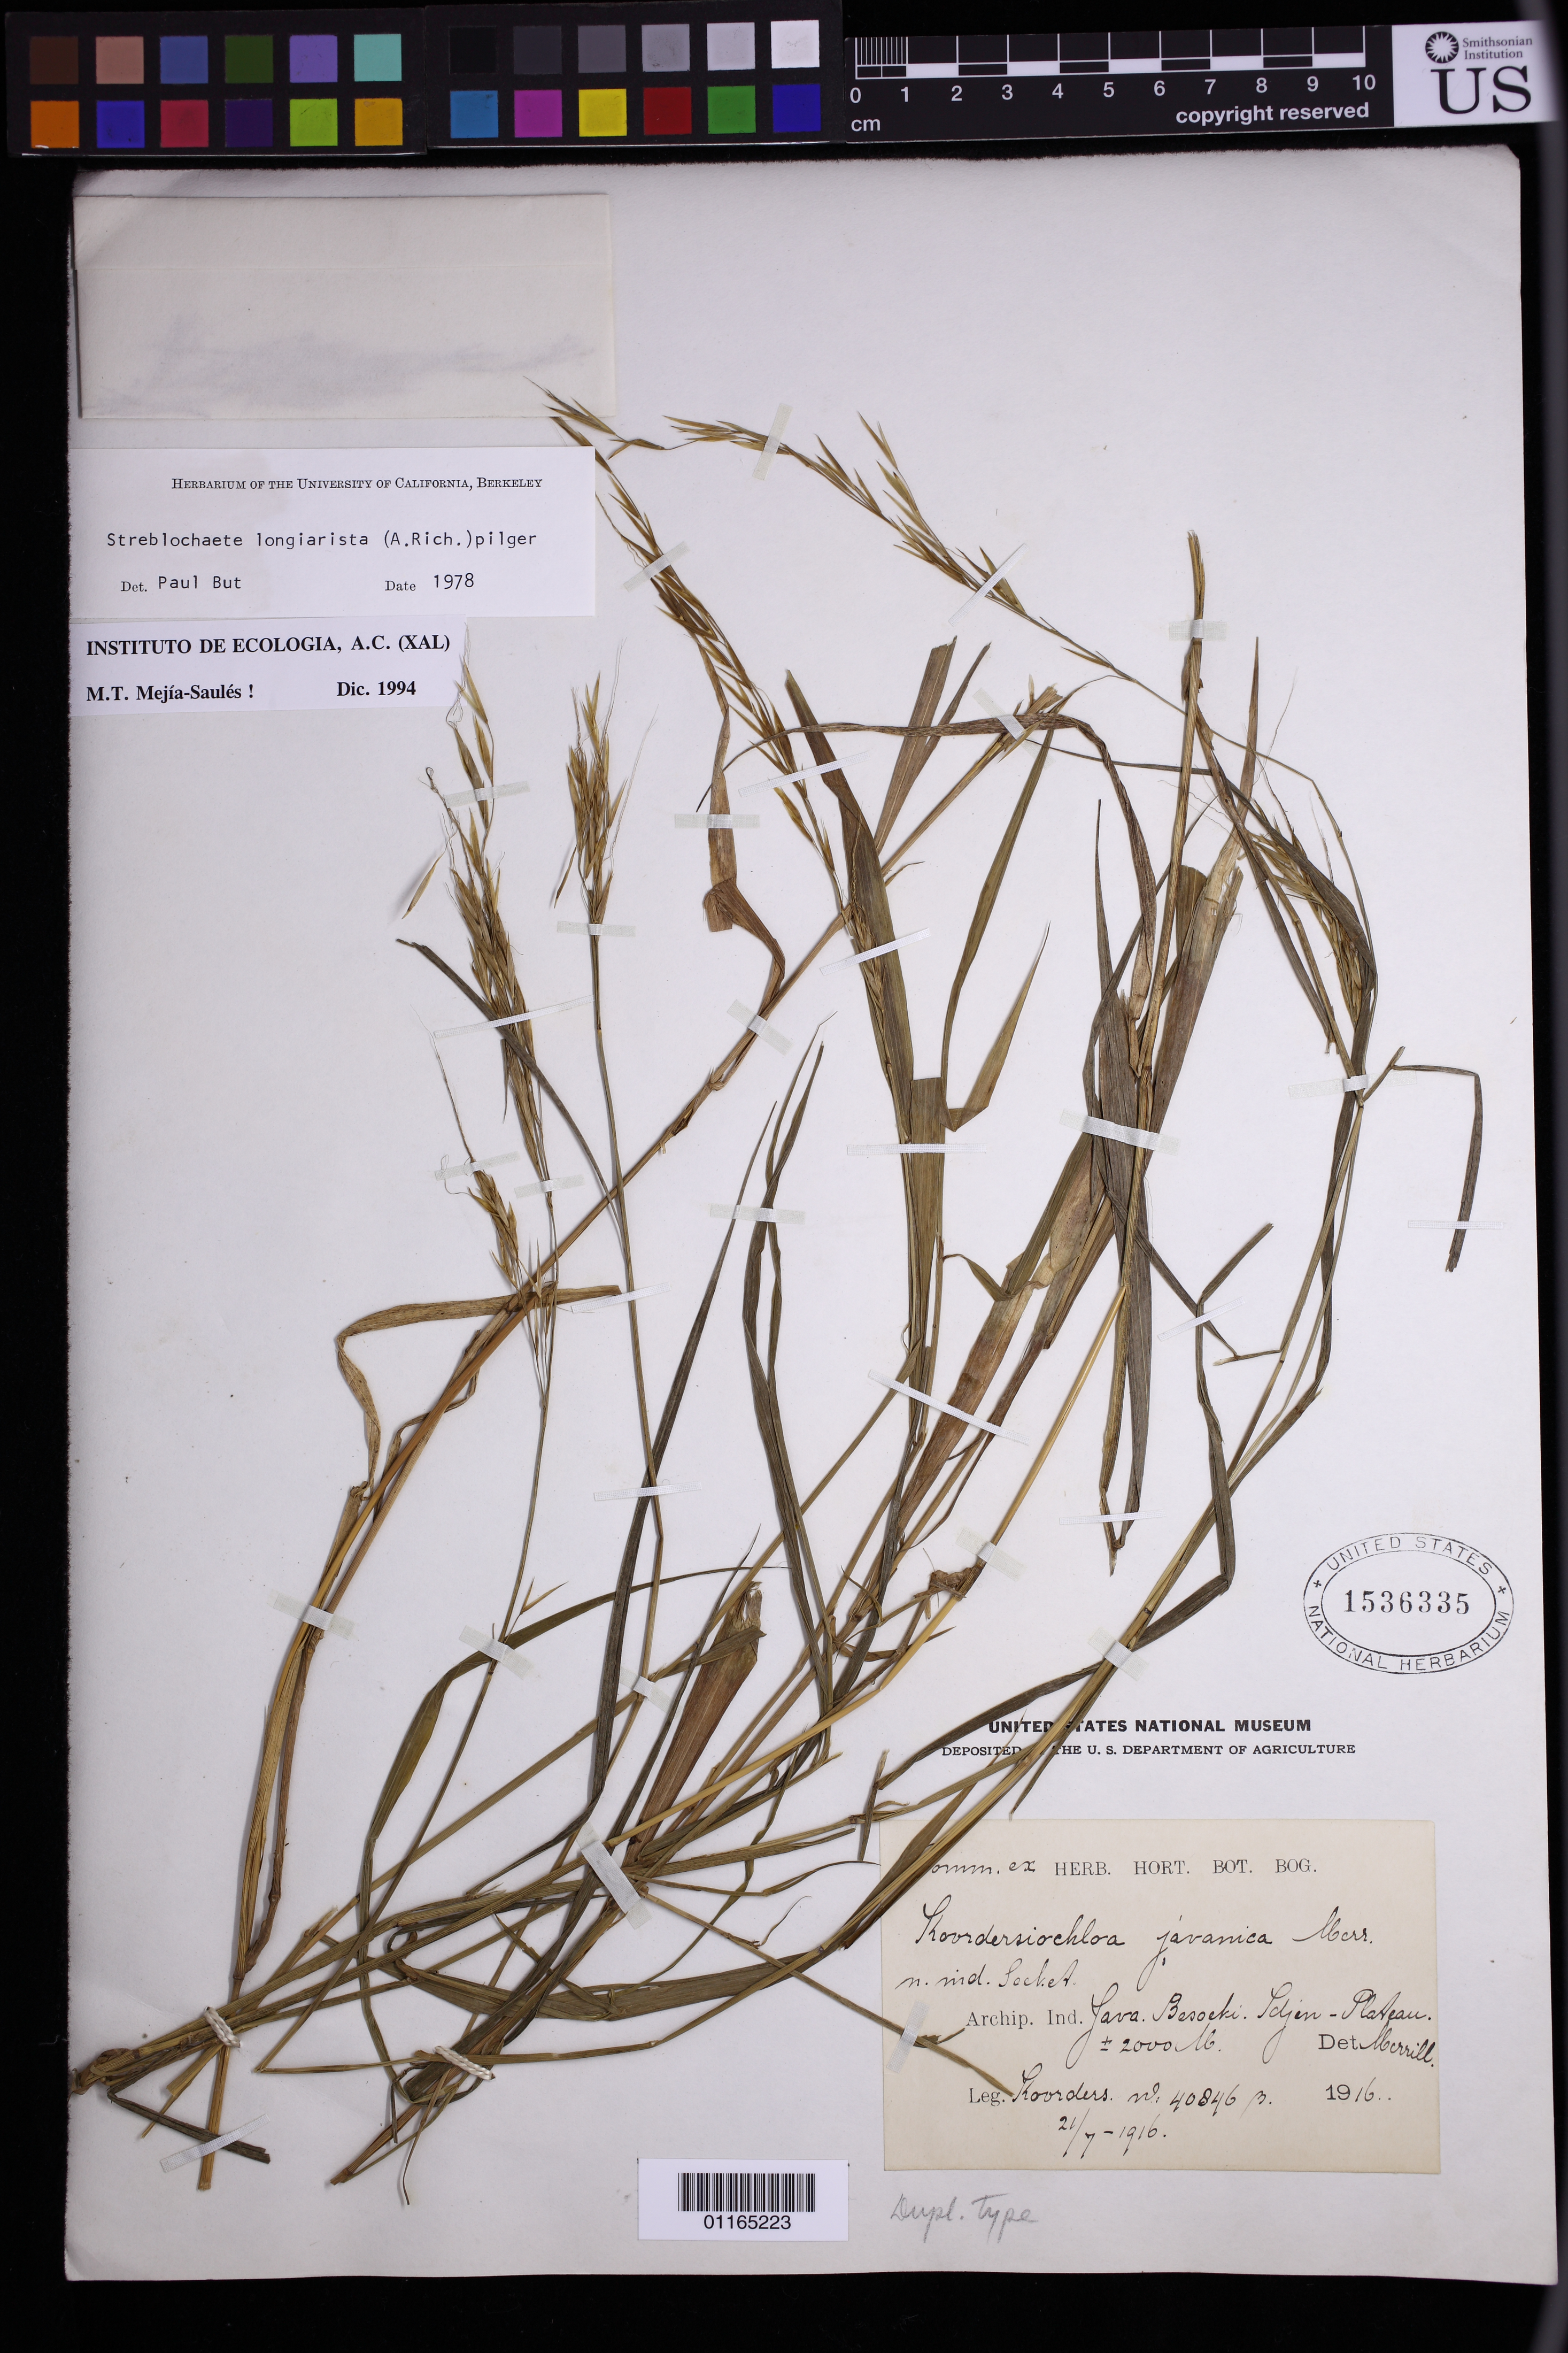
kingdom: Plantae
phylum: Tracheophyta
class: Liliopsida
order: Poales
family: Poaceae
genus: Koordersiochloa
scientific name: Koordersiochloa javanica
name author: Merr.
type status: Isotype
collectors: S. H. Koorders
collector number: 40846 ß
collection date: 1916-07-21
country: Indonesia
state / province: Besoeki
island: Java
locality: Archip. Ind. Java. Besoeki. Idjen-Plateau.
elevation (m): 2000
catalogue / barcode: US 1536335